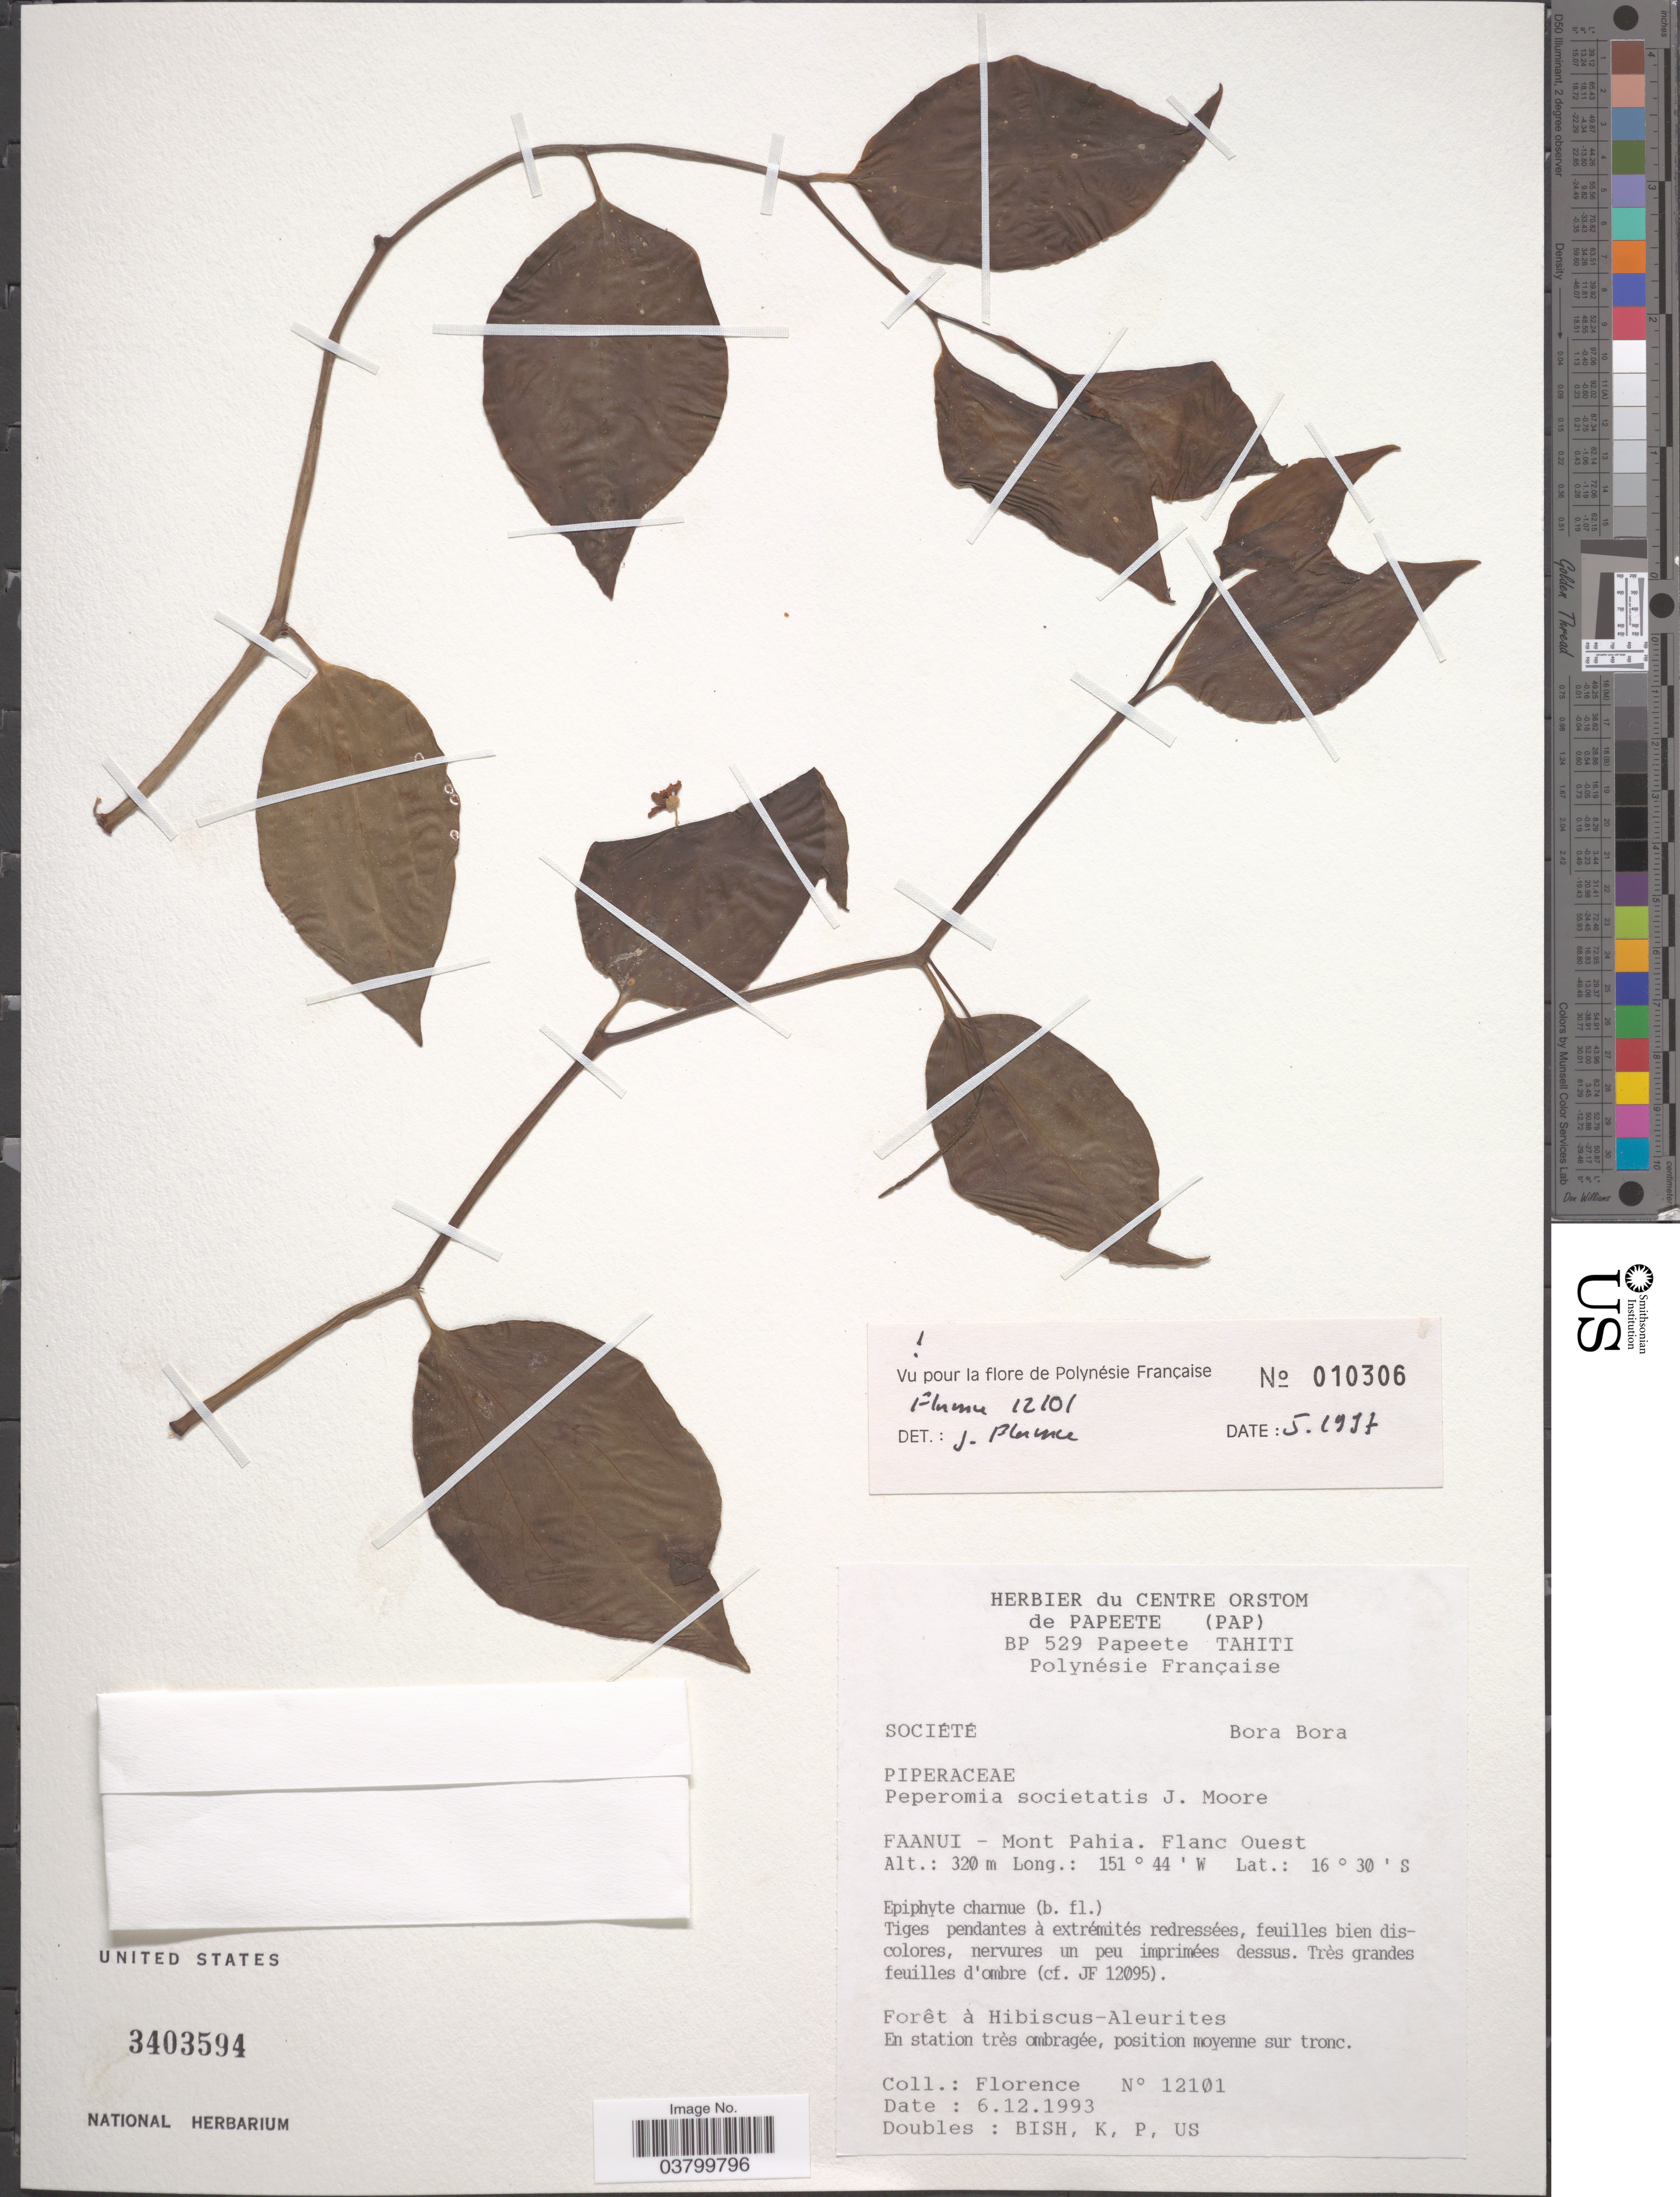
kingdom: Plantae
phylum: Tracheophyta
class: Magnoliopsida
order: Piperales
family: Piperaceae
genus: Peperomia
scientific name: Peperomia societatis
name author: J.W. Moore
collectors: -. Florence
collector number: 12101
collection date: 1993-12-06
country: French Polynesia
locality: Société. Bora Bora. Faanui- Mont Pahia. Flanc Ouest.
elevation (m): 320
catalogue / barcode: US 3403594